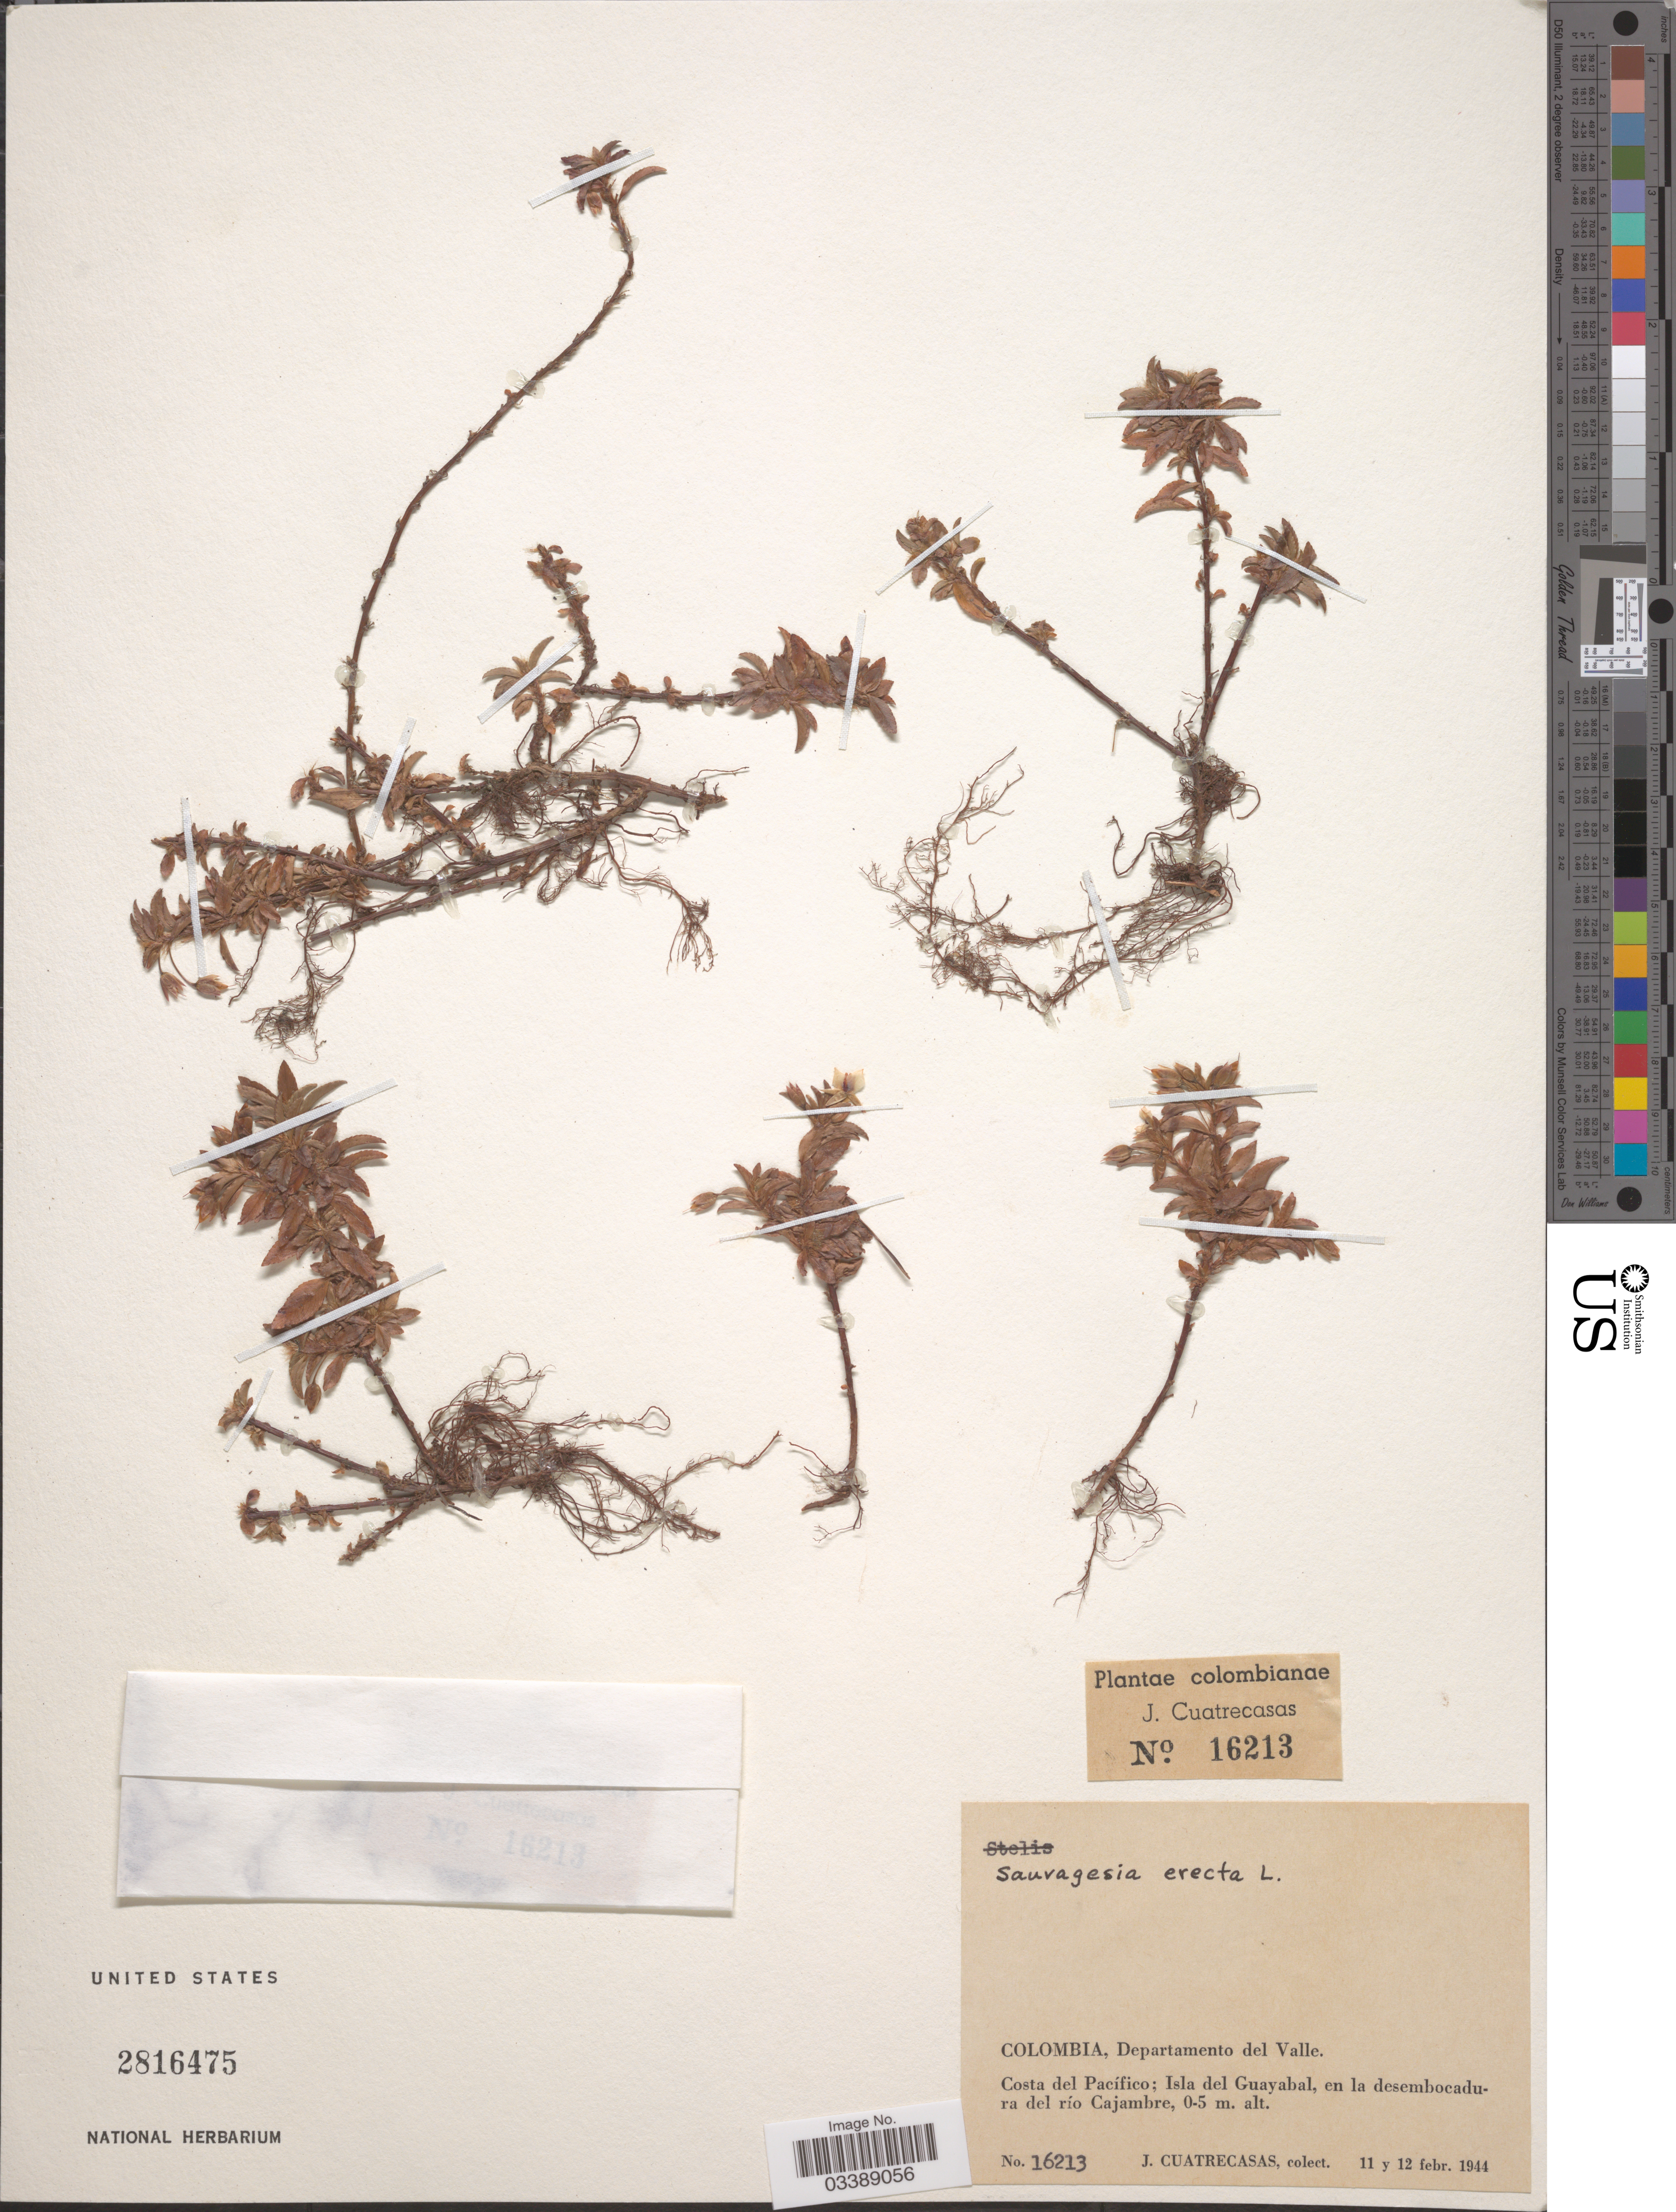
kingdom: Plantae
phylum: Tracheophyta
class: Magnoliopsida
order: Malpighiales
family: Ochnaceae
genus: Sauvagesia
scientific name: Sauvagesia erecta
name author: L.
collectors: J. Cuatrecasas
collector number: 16213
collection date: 1944-02-11/1944-02-12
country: Colombia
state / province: Valle del Cauca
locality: Departamento del Valle. Costa del Pacífico; Isla del Guayabal, en la desembocadura del río Cajambre.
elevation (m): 0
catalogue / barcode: US 2816475